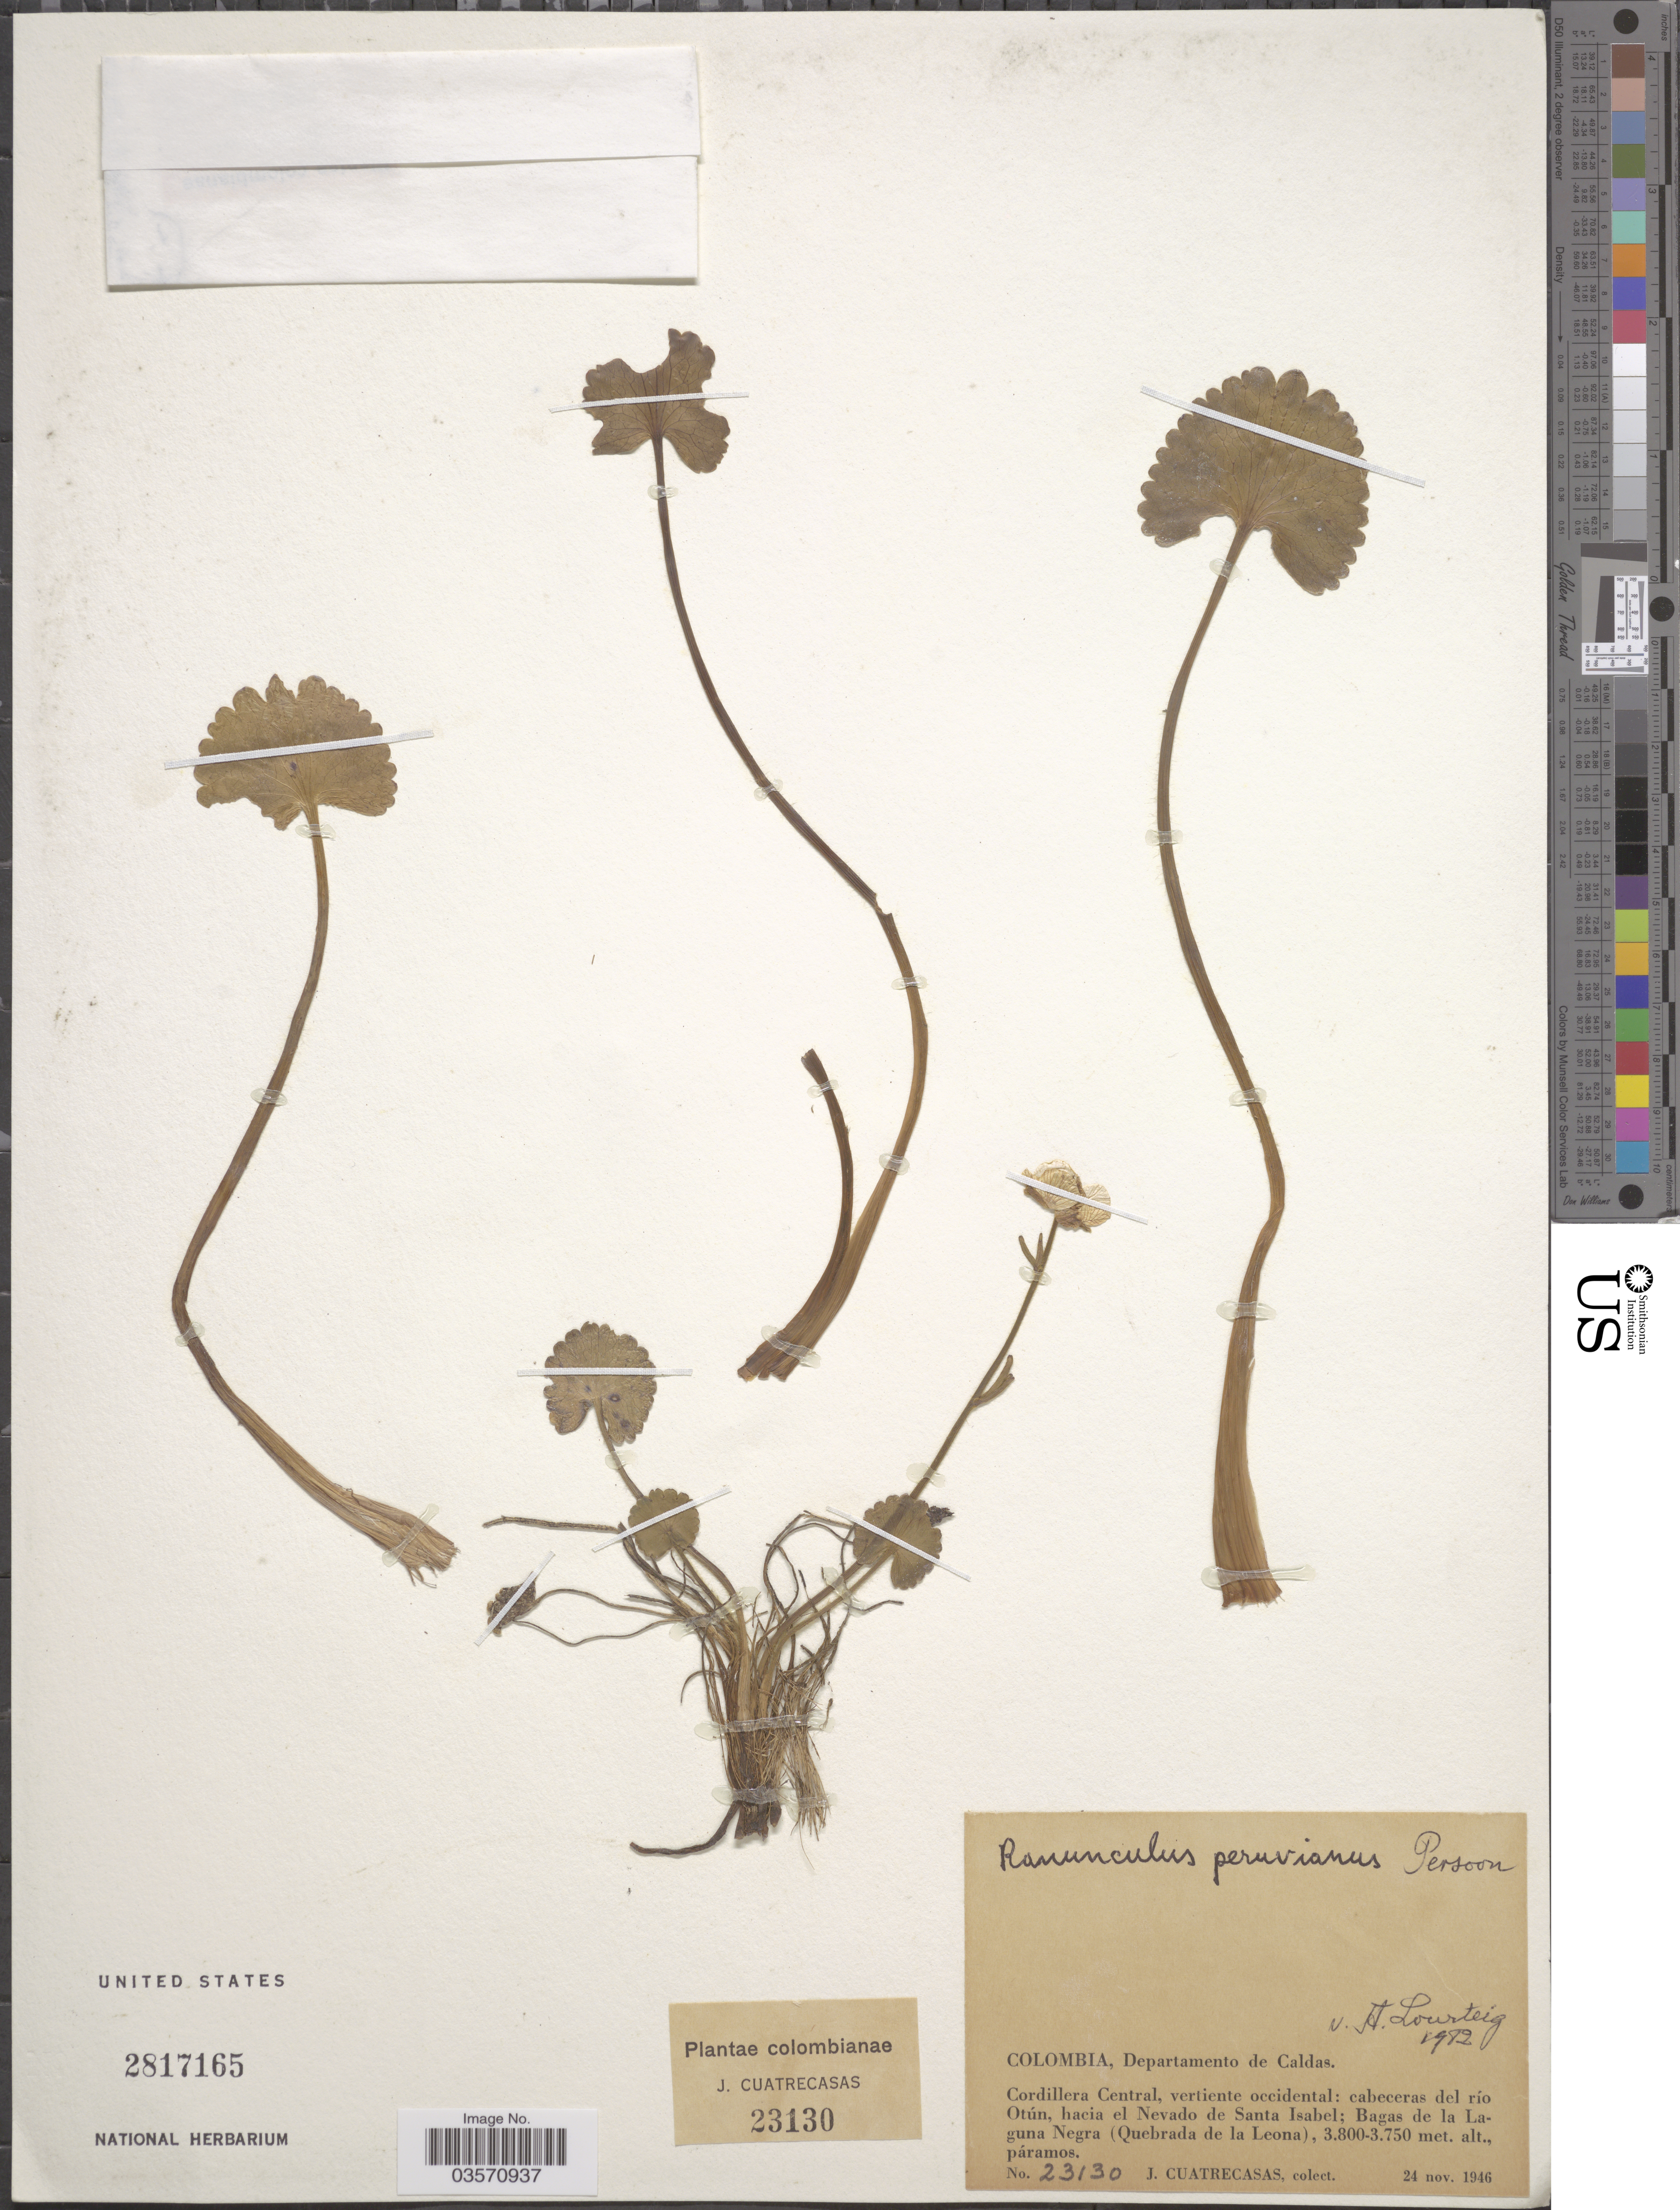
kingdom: Plantae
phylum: Tracheophyta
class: Magnoliopsida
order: Ranunculales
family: Ranunculaceae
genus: Ranunculus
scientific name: Ranunculus peruvianus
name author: Pers.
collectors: J. Cuatrecasas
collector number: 23130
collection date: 1946-11-24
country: Colombia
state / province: Caldas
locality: Departamento de Caldas. Cordillera Central, vertiente occidental: cabeceras del río Otún, hacia el Nevado de Santa Isabel; Bagas de la Laguna Negra (Quebrada de la Leona). Páramos.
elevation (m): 3750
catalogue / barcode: US 2817165